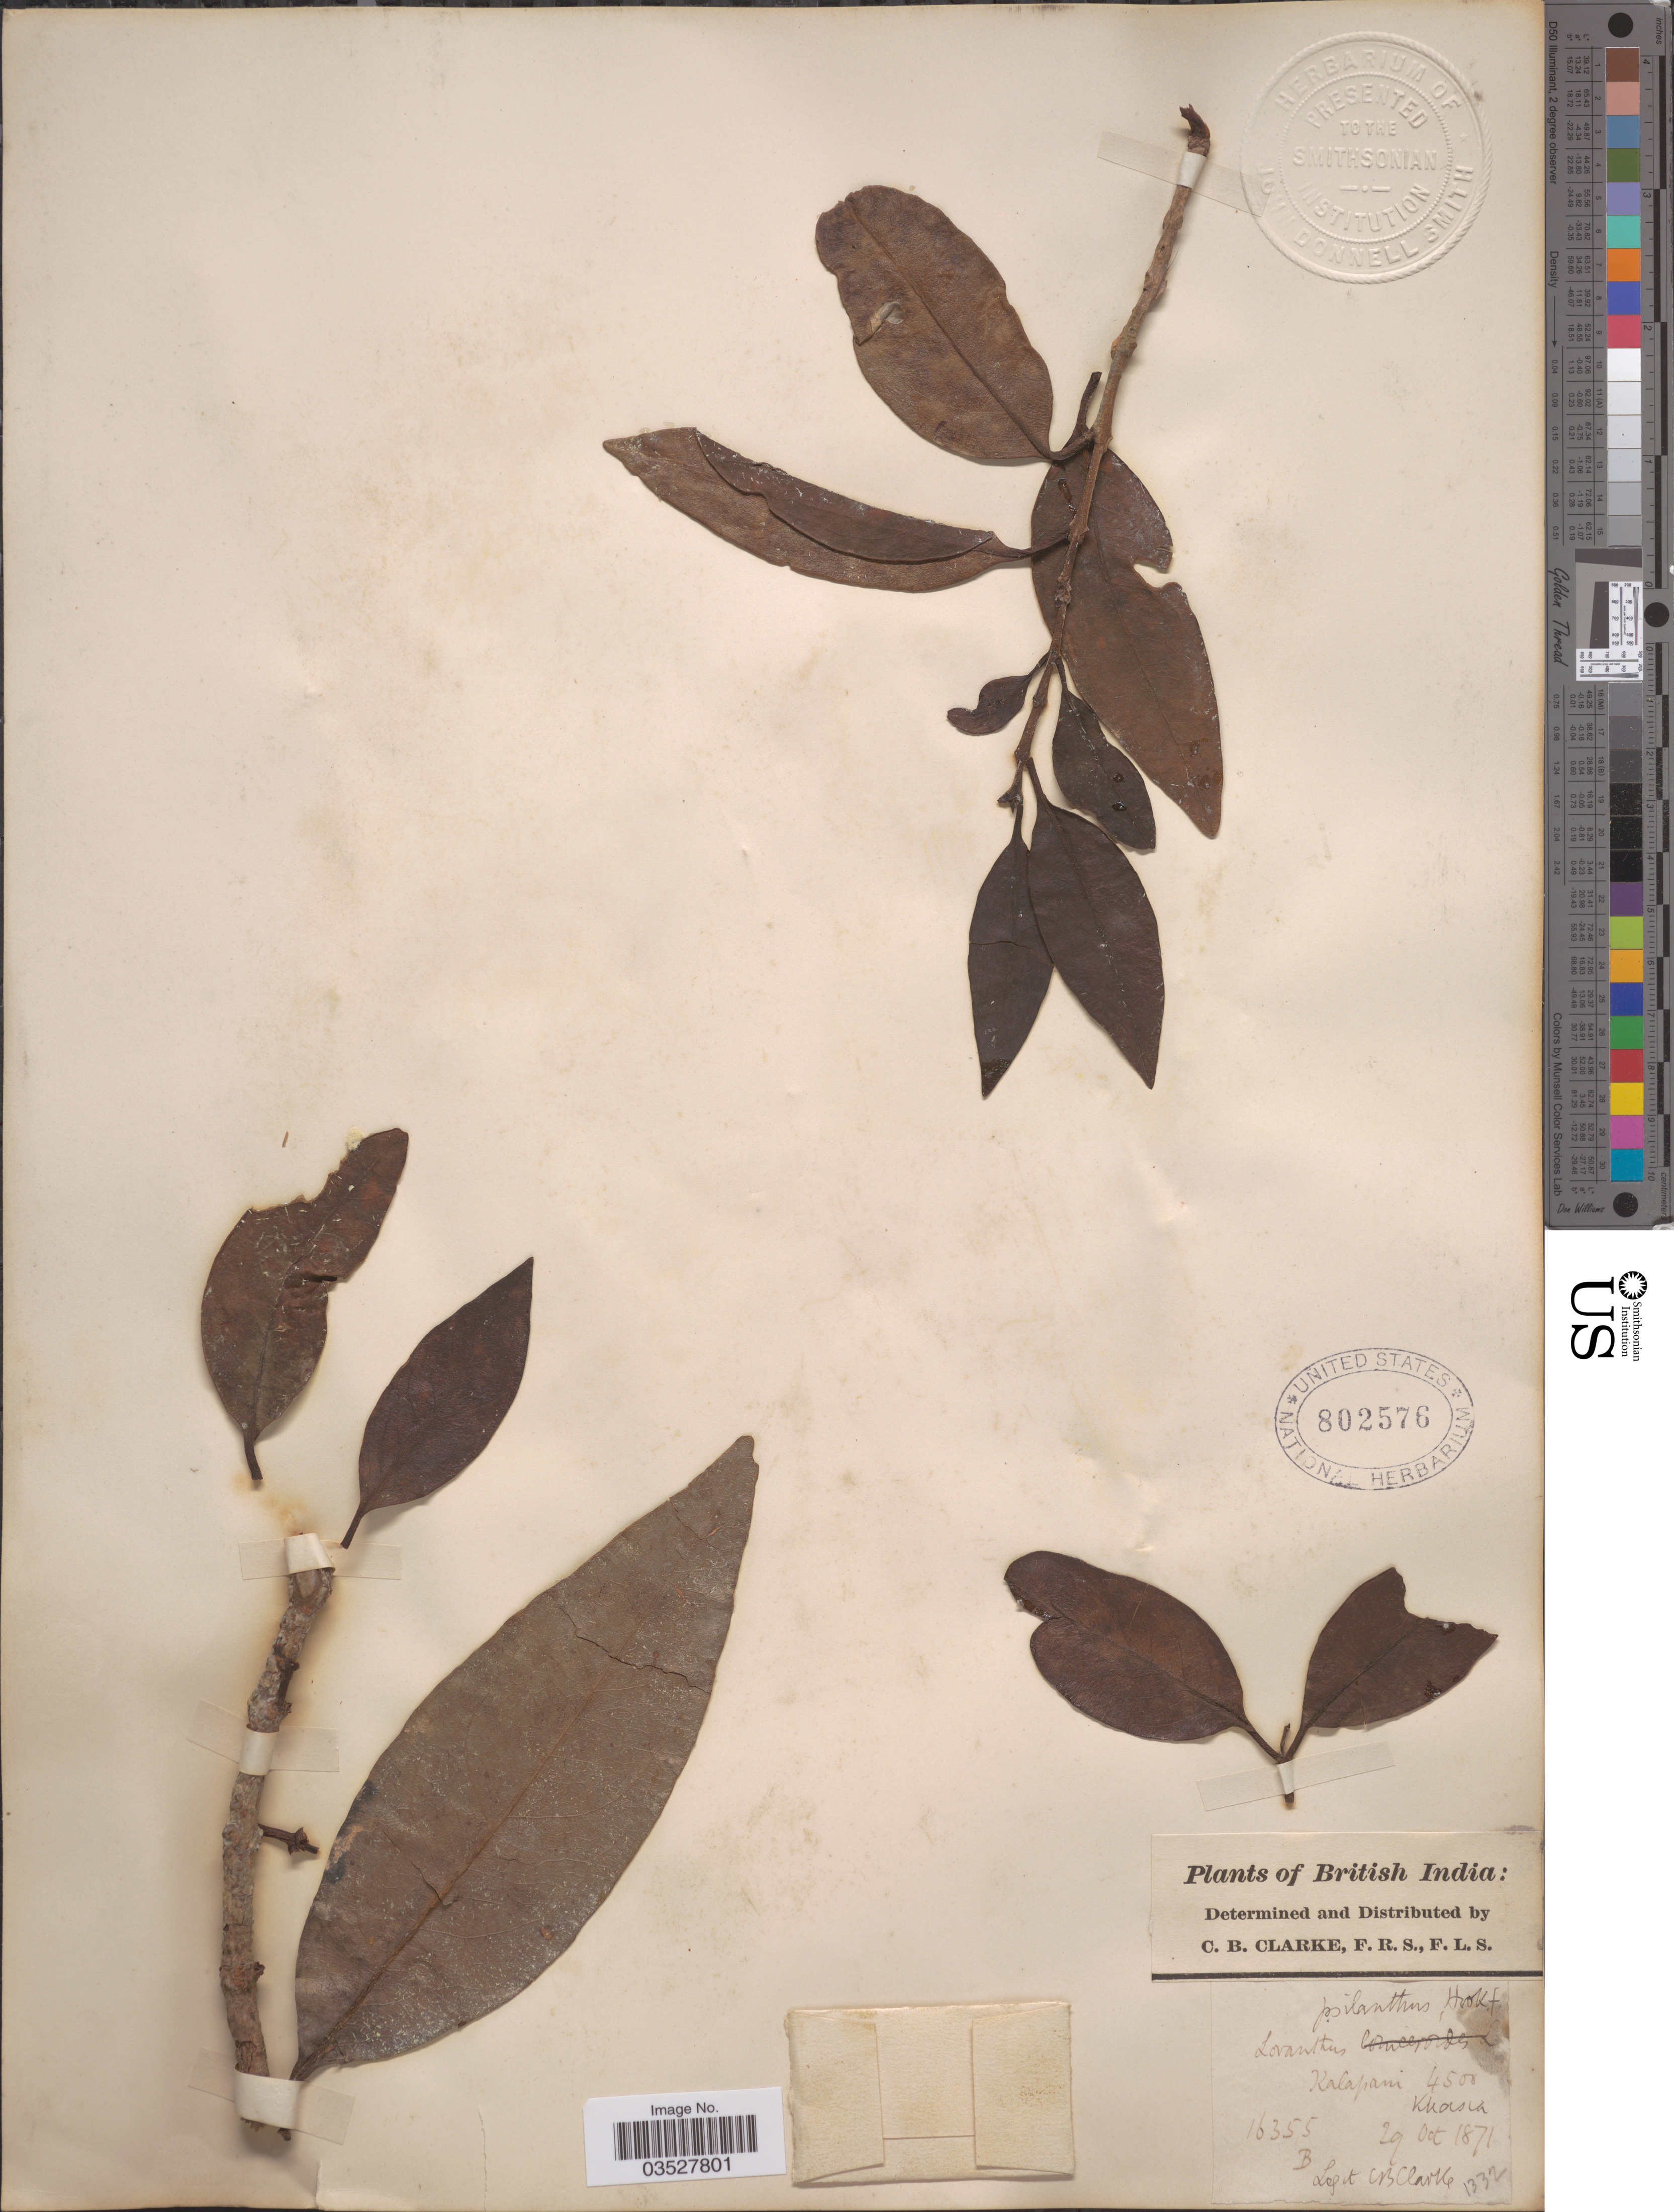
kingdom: Plantae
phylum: Tracheophyta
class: Magnoliopsida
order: Santalales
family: Loranthaceae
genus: Macrosolen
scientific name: Macrosolen psilanthus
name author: (Hook. f.) Danser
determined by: Strong, Mark T., (BOT), Smithsonian Institution - National Museum of Natural History (UNITED STATES)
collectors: C. B. Clarke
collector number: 16355B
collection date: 1871-10-29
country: India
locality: British India. Kalapani. Khasia.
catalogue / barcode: US 802576